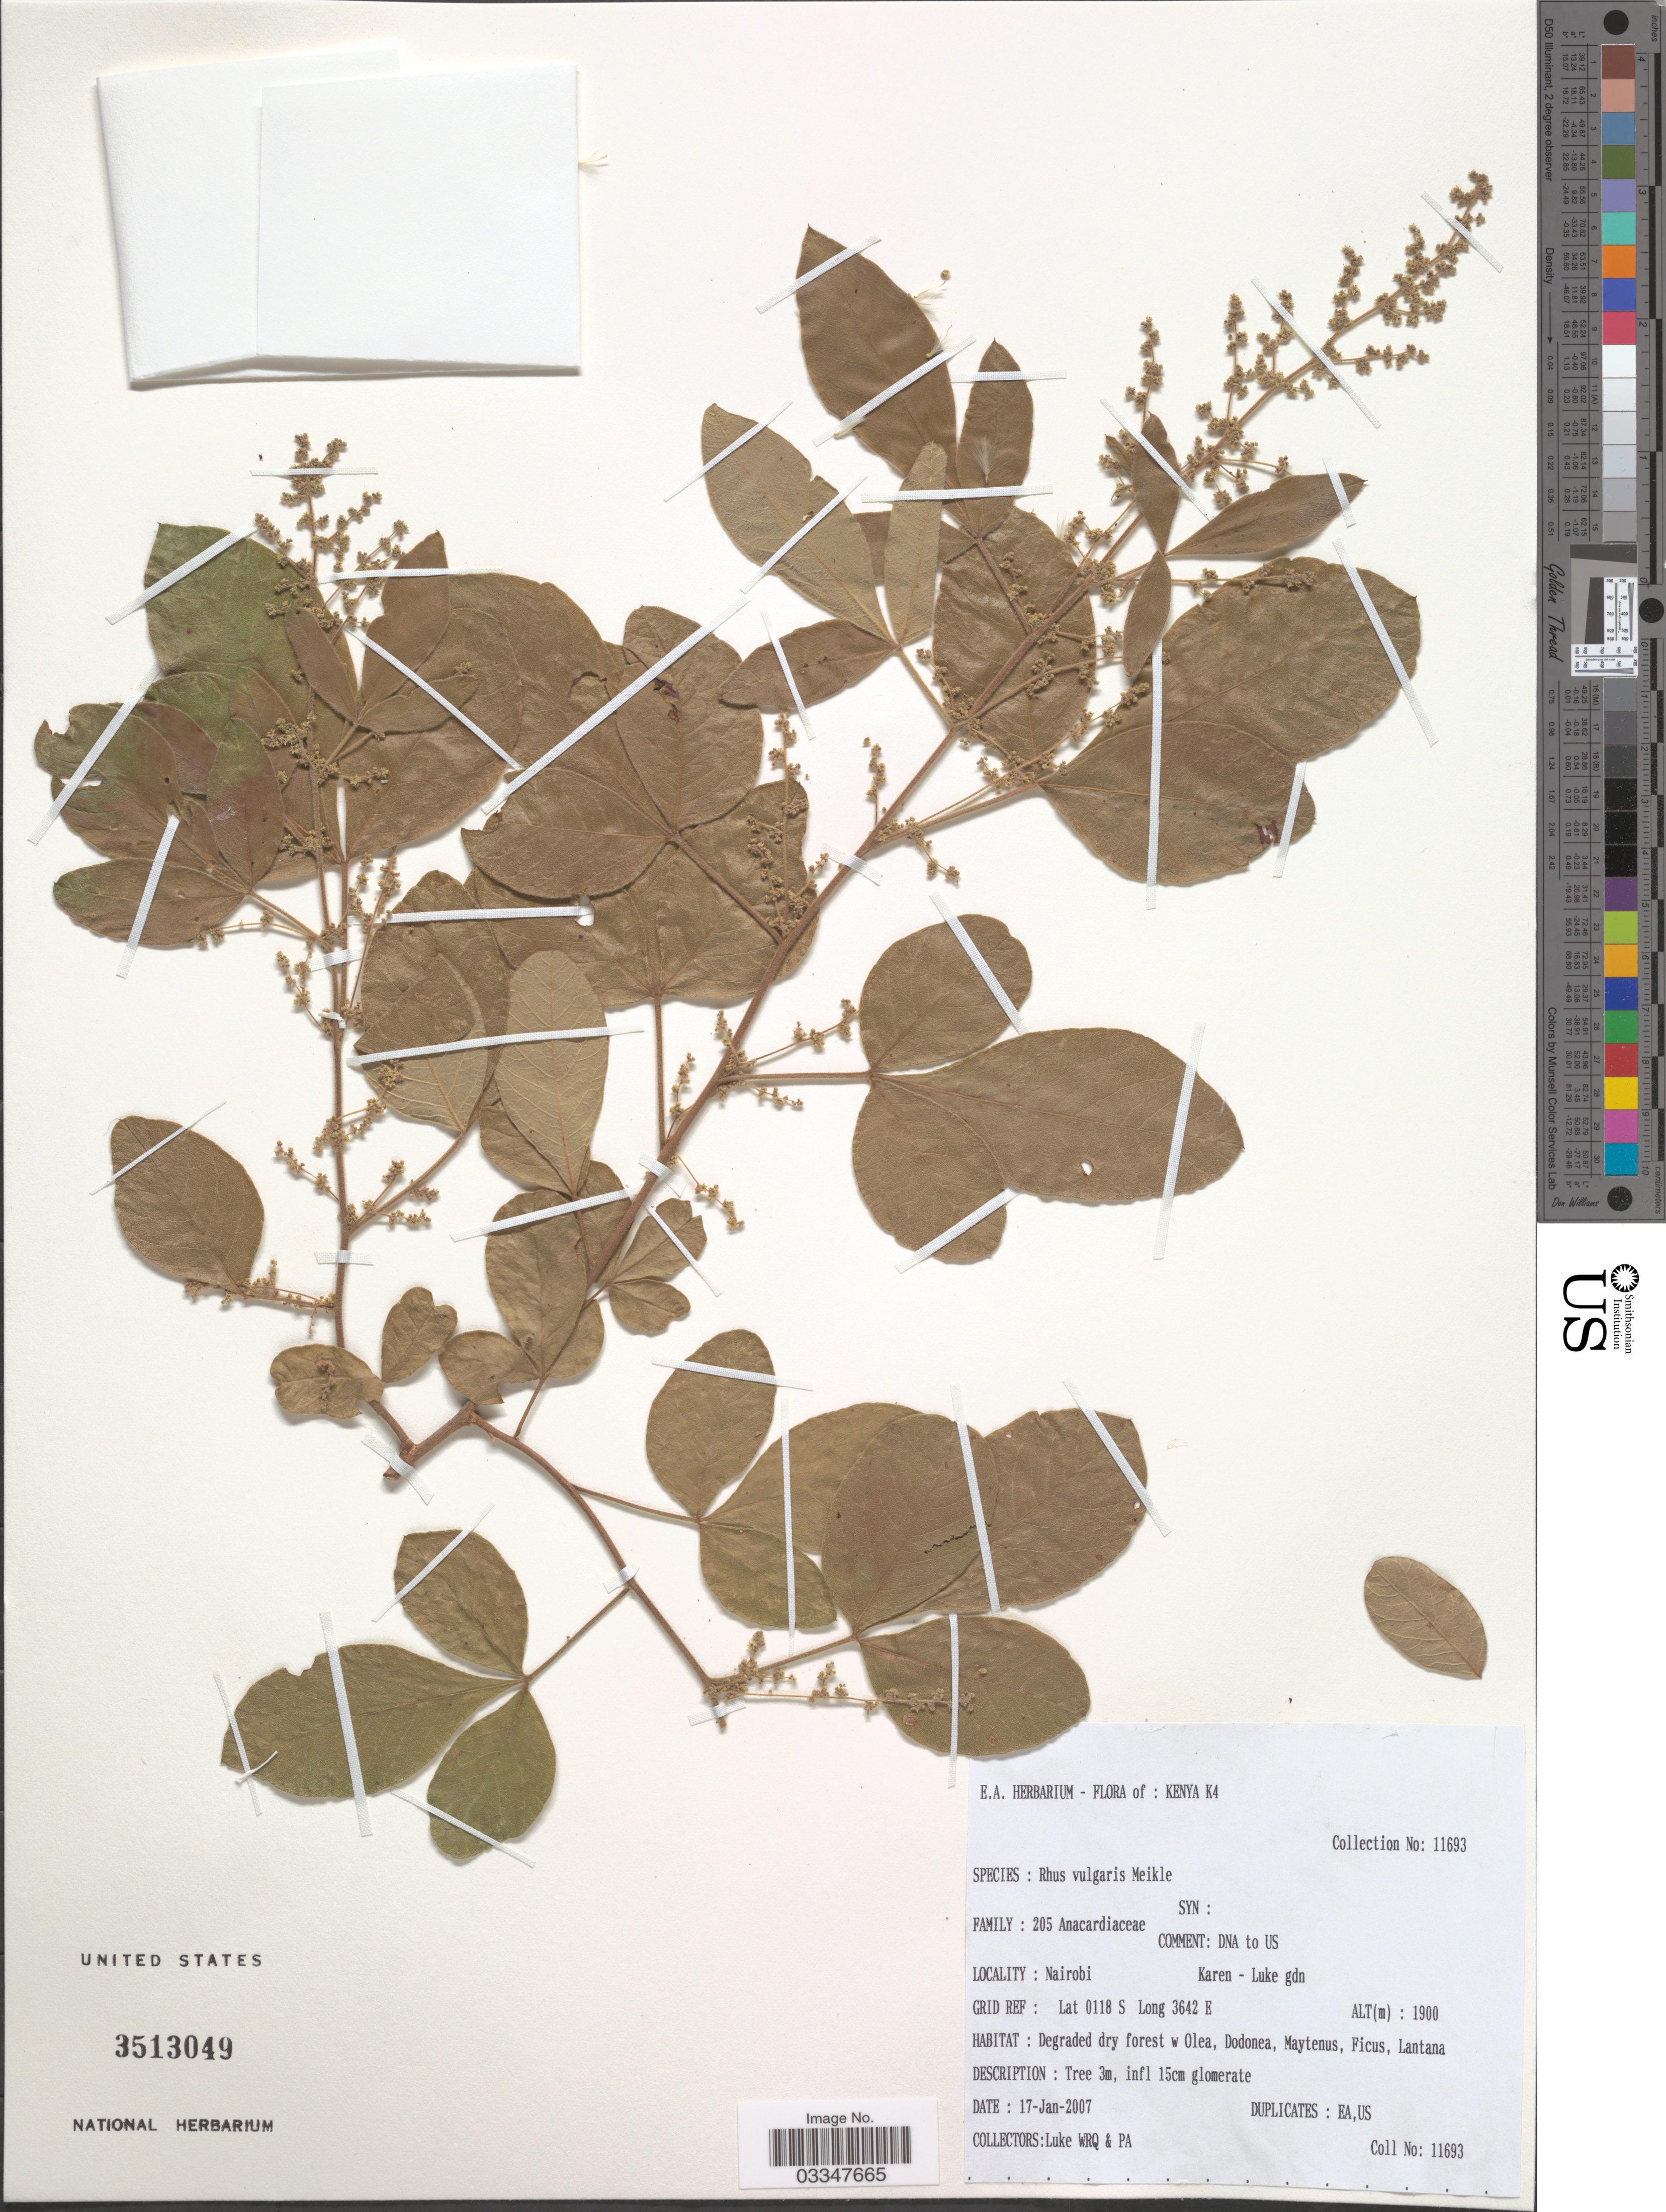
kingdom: Plantae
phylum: Tracheophyta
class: Magnoliopsida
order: Sapindales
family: Anacardiaceae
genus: Rhus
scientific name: Rhus vulgaris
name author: Meikle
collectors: Q. Luke & P. Luke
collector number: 11693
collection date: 2007-01-17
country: Kenya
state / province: Nairobi Area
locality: K4. Nairobi. Karen - Luke gdn.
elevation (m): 1900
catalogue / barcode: US 3513049